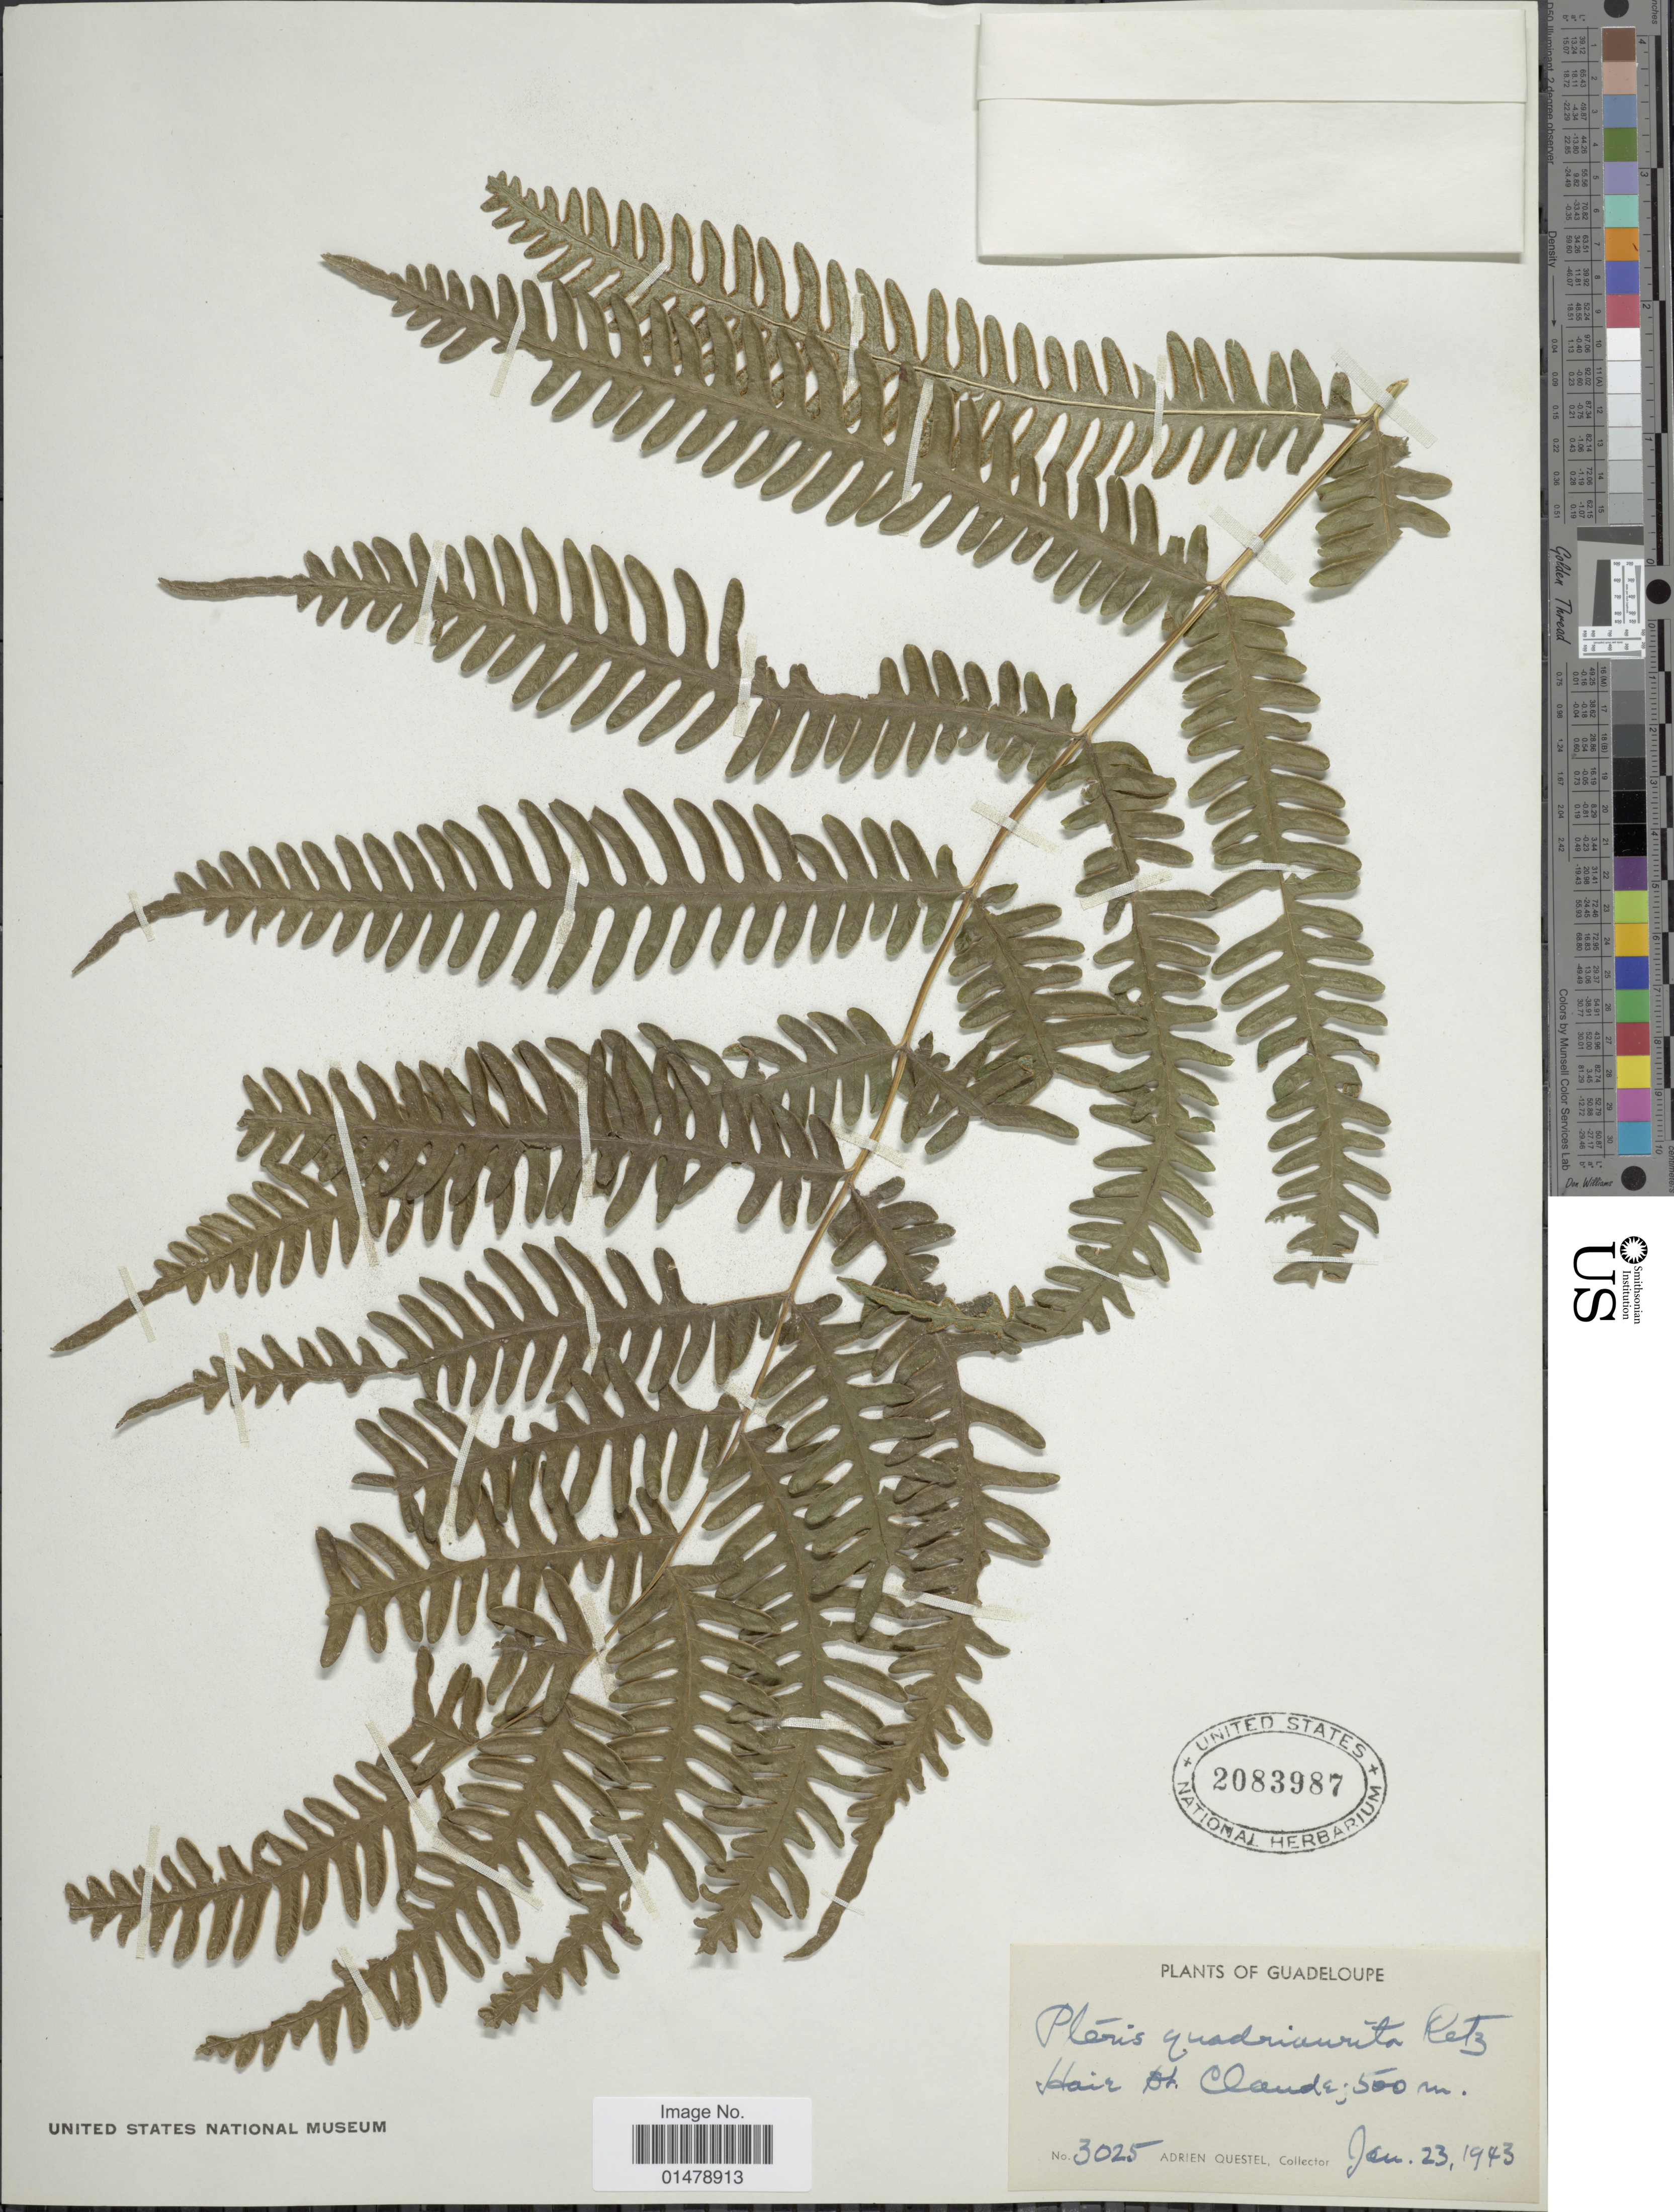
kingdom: Plantae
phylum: Tracheophyta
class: Polypodiopsida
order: Polypodiales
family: Pteridaceae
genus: Pteris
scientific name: Pteris quadriaurita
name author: Retz.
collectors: A. Questel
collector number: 3025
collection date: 1943-01-23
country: Guadeloupe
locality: Stair St. Claude.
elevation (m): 500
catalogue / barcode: US 2083987